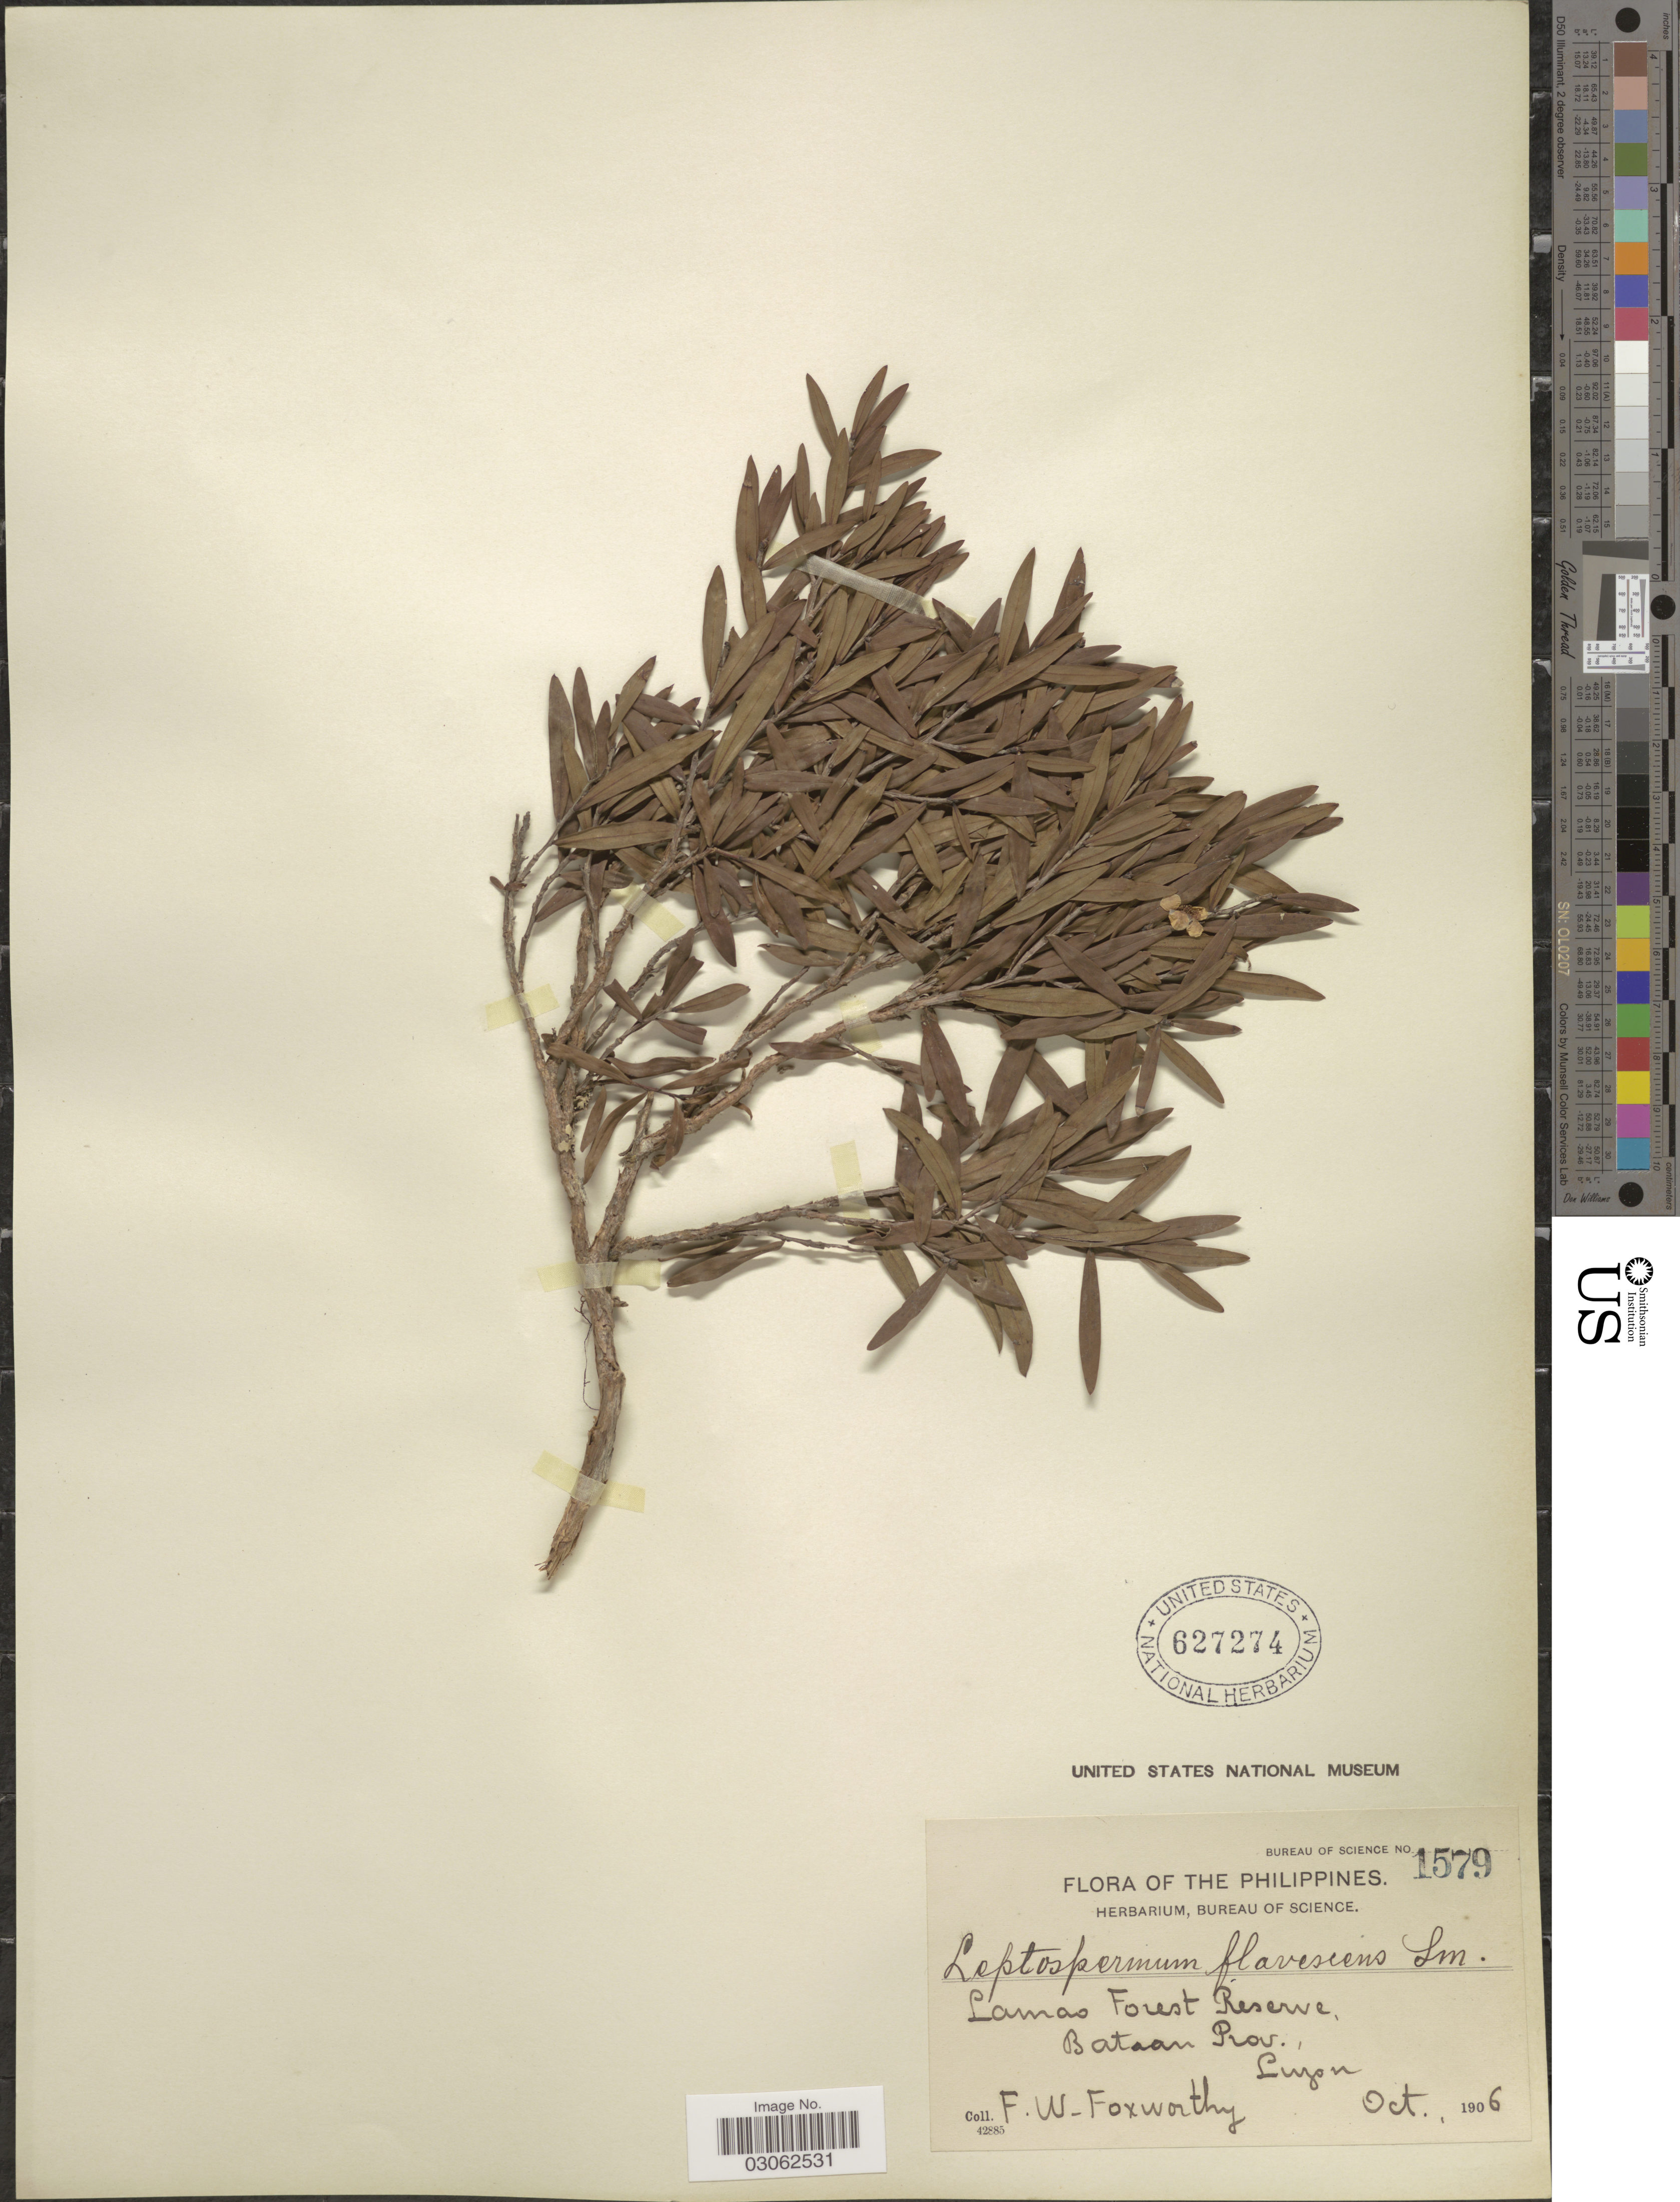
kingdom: Plantae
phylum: Tracheophyta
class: Magnoliopsida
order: Myrtales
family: Myrtaceae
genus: Leptospermum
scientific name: Leptospermum javanicum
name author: Blume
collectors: F. W. Foxworthy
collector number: Bureau of Science 1579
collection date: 1906-10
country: Philippines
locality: Lamas Forest Reserve, Bataan Prov., Luzon.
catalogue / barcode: US 627274